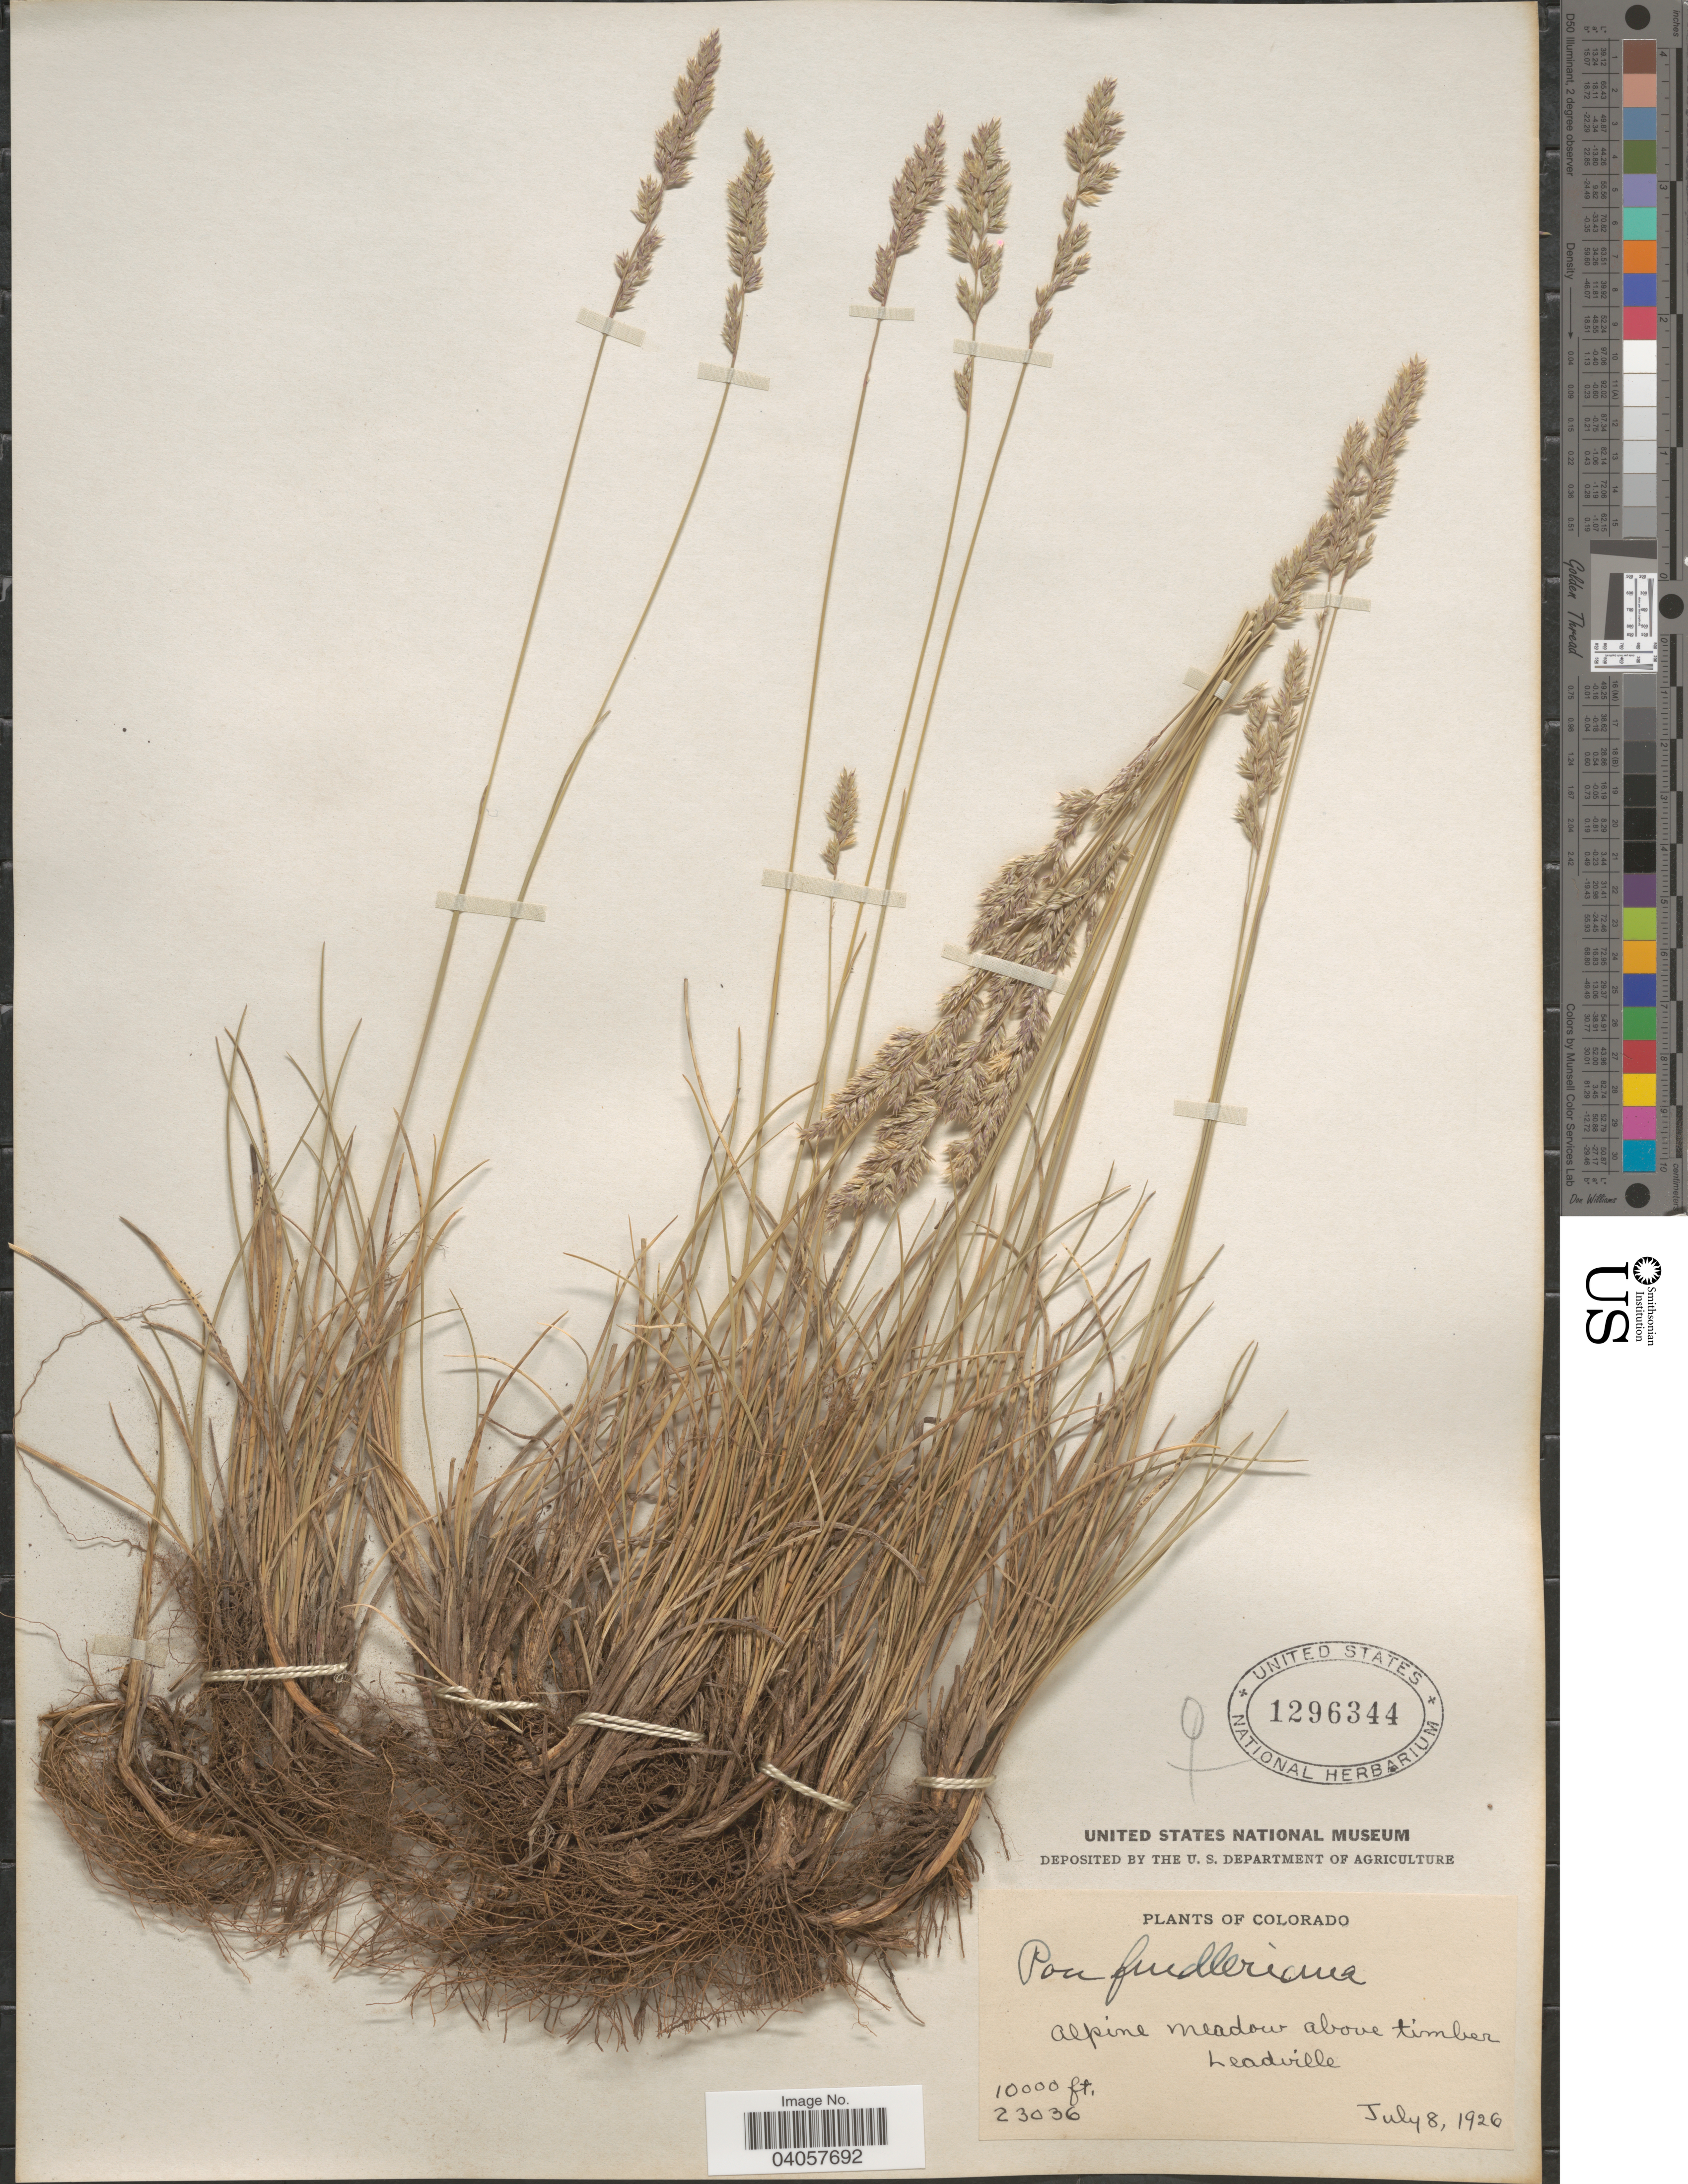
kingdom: Plantae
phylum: Tracheophyta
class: Liliopsida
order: Poales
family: Poaceae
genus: Poa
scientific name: Poa fendleriana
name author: (Steud.) Vasey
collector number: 23036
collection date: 1926-07-08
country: United States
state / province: Colorado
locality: Above timber Leadville.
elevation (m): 3048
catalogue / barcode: US 1296344